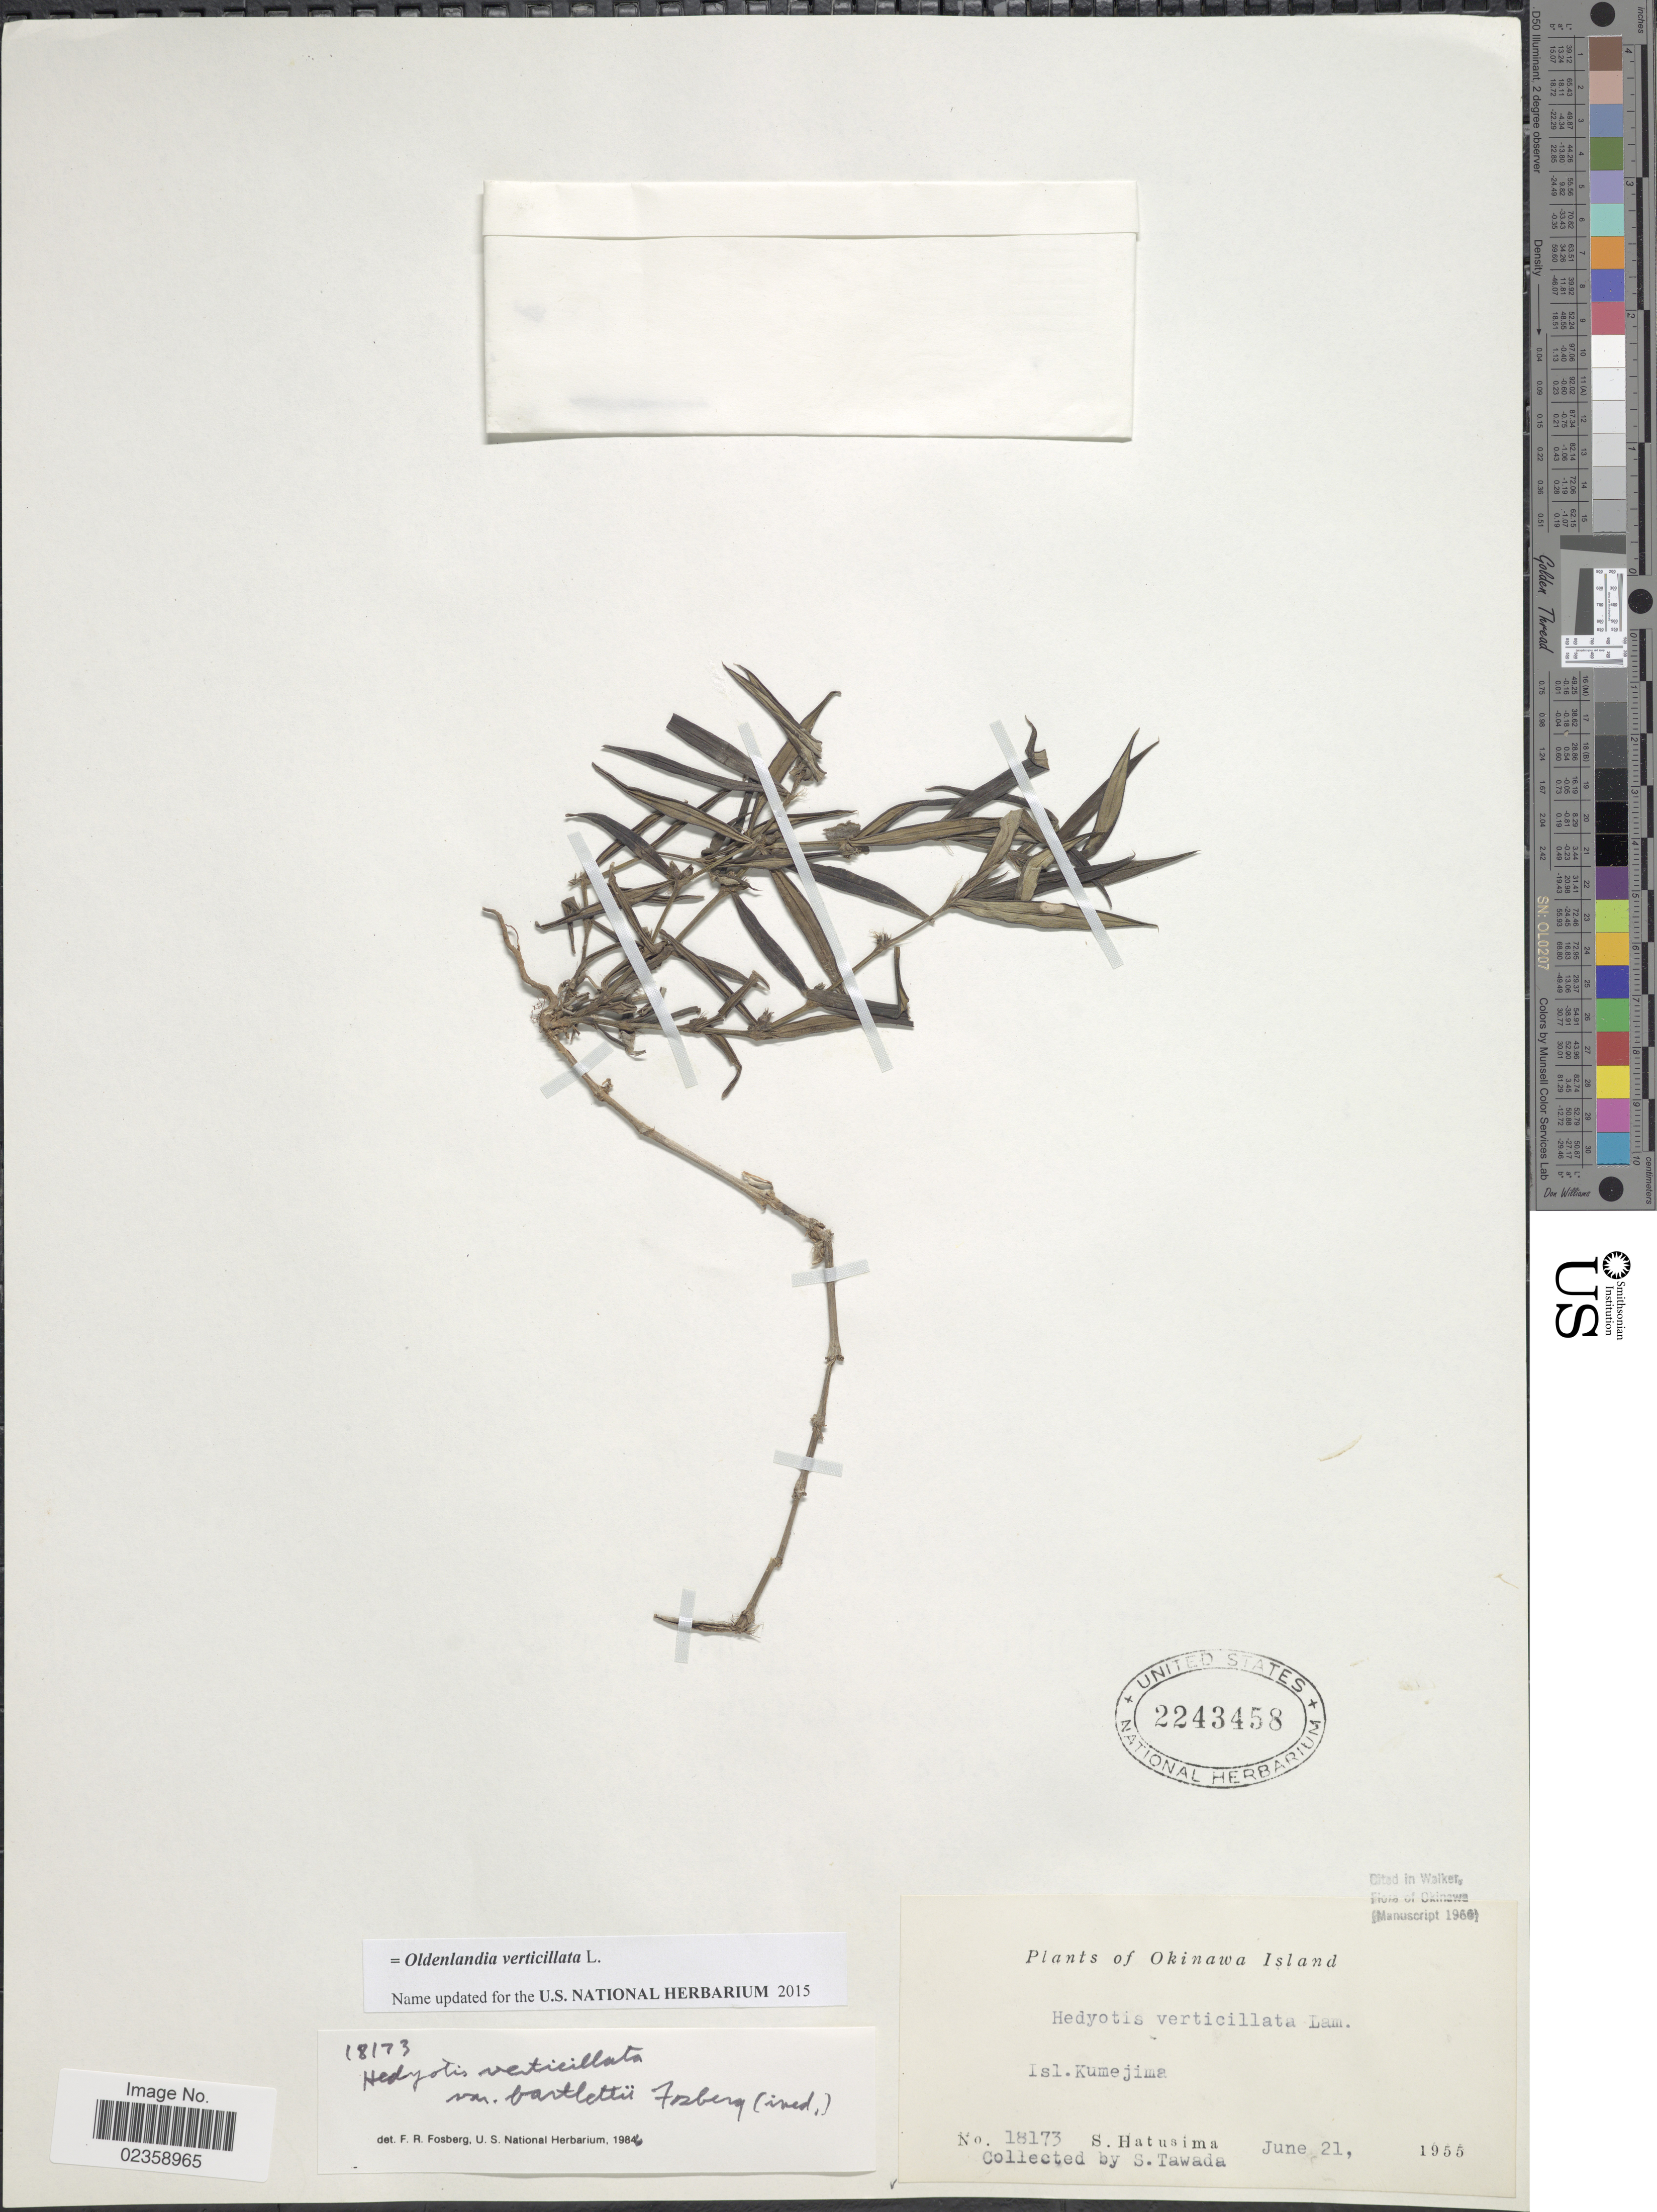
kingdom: Plantae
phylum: Tracheophyta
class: Magnoliopsida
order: Gentianales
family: Rubiaceae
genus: Oldenlandia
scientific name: Oldenlandia verticillata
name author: L.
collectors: S. Tawada & S. Hatusima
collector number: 18173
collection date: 1955-06-21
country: Japan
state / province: Okinawa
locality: Okinawa Island. Isl. Kumejime.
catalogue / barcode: US 2243458